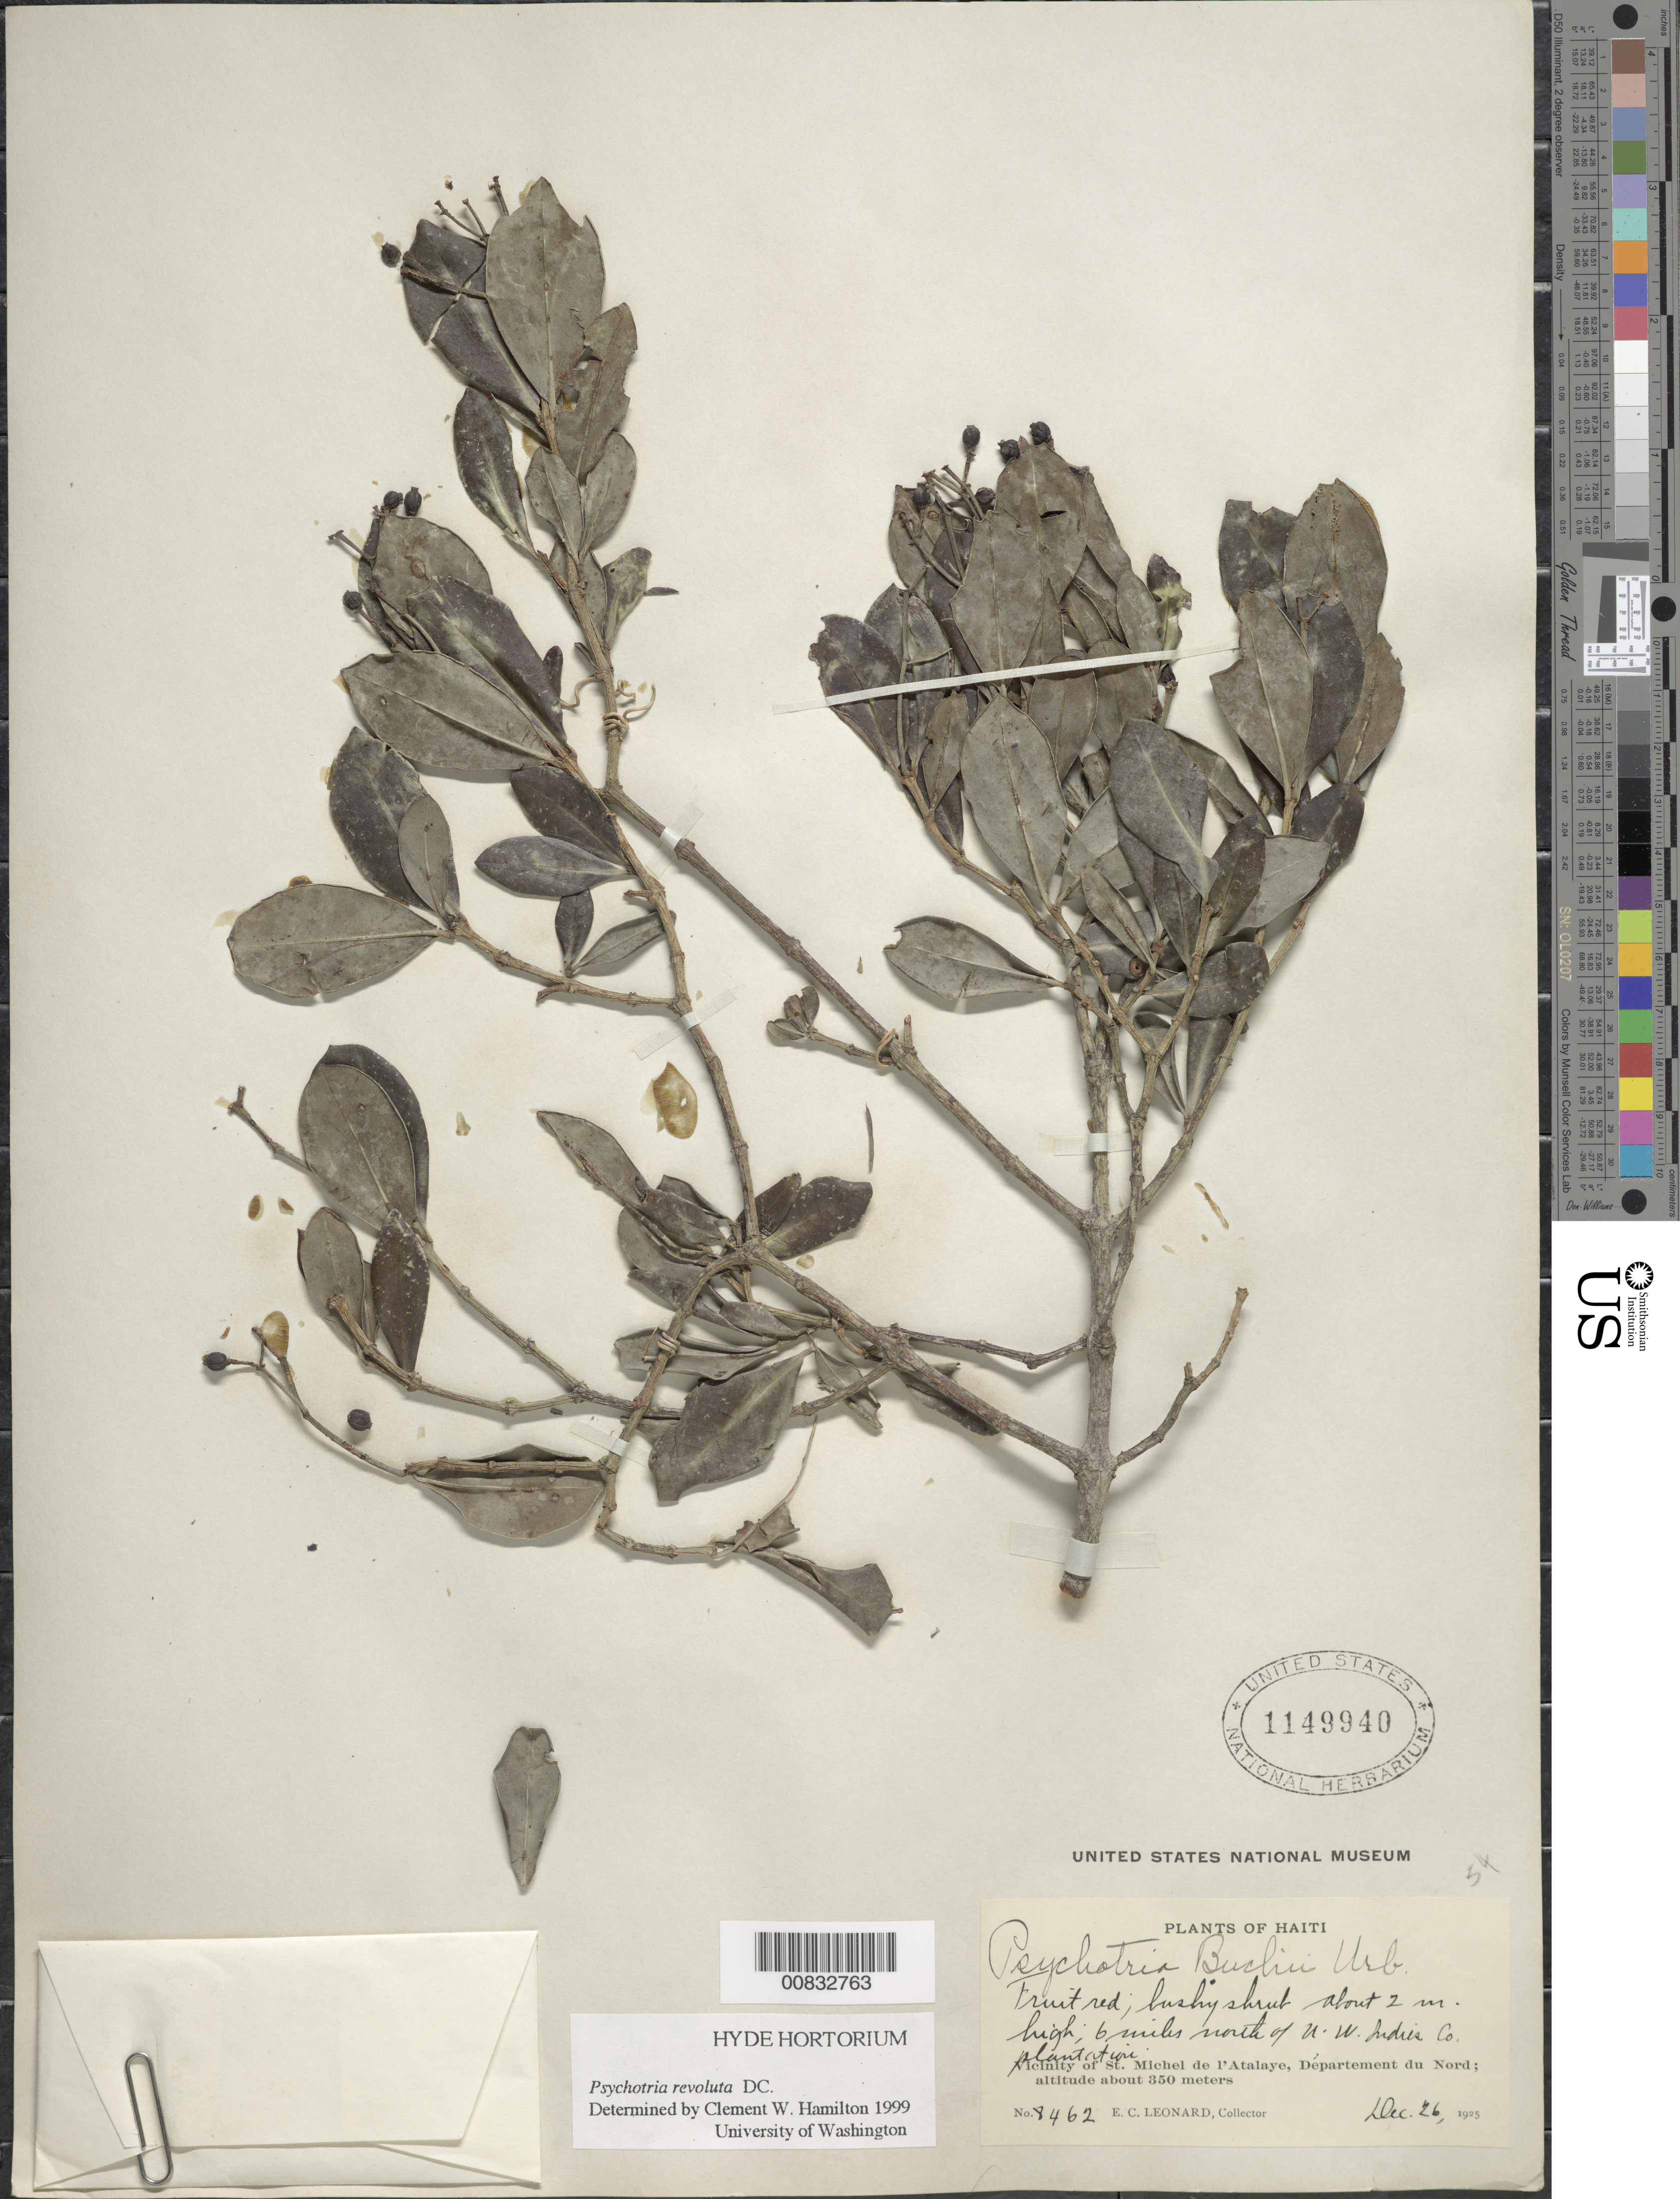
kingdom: Plantae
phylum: Tracheophyta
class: Magnoliopsida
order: Gentianales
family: Rubiaceae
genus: Psychotria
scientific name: Psychotria revoluta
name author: DC.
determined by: Hamilton, C. W.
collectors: E. C. Leonard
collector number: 8462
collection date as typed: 26 Dec 1925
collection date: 1925-12-26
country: Haiti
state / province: Artibonite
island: Hispaniola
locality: Vicinity of St. Michel de l'Atalaye, 6 miles N of UW Indies Co Plantation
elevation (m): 350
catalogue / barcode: US 1149940